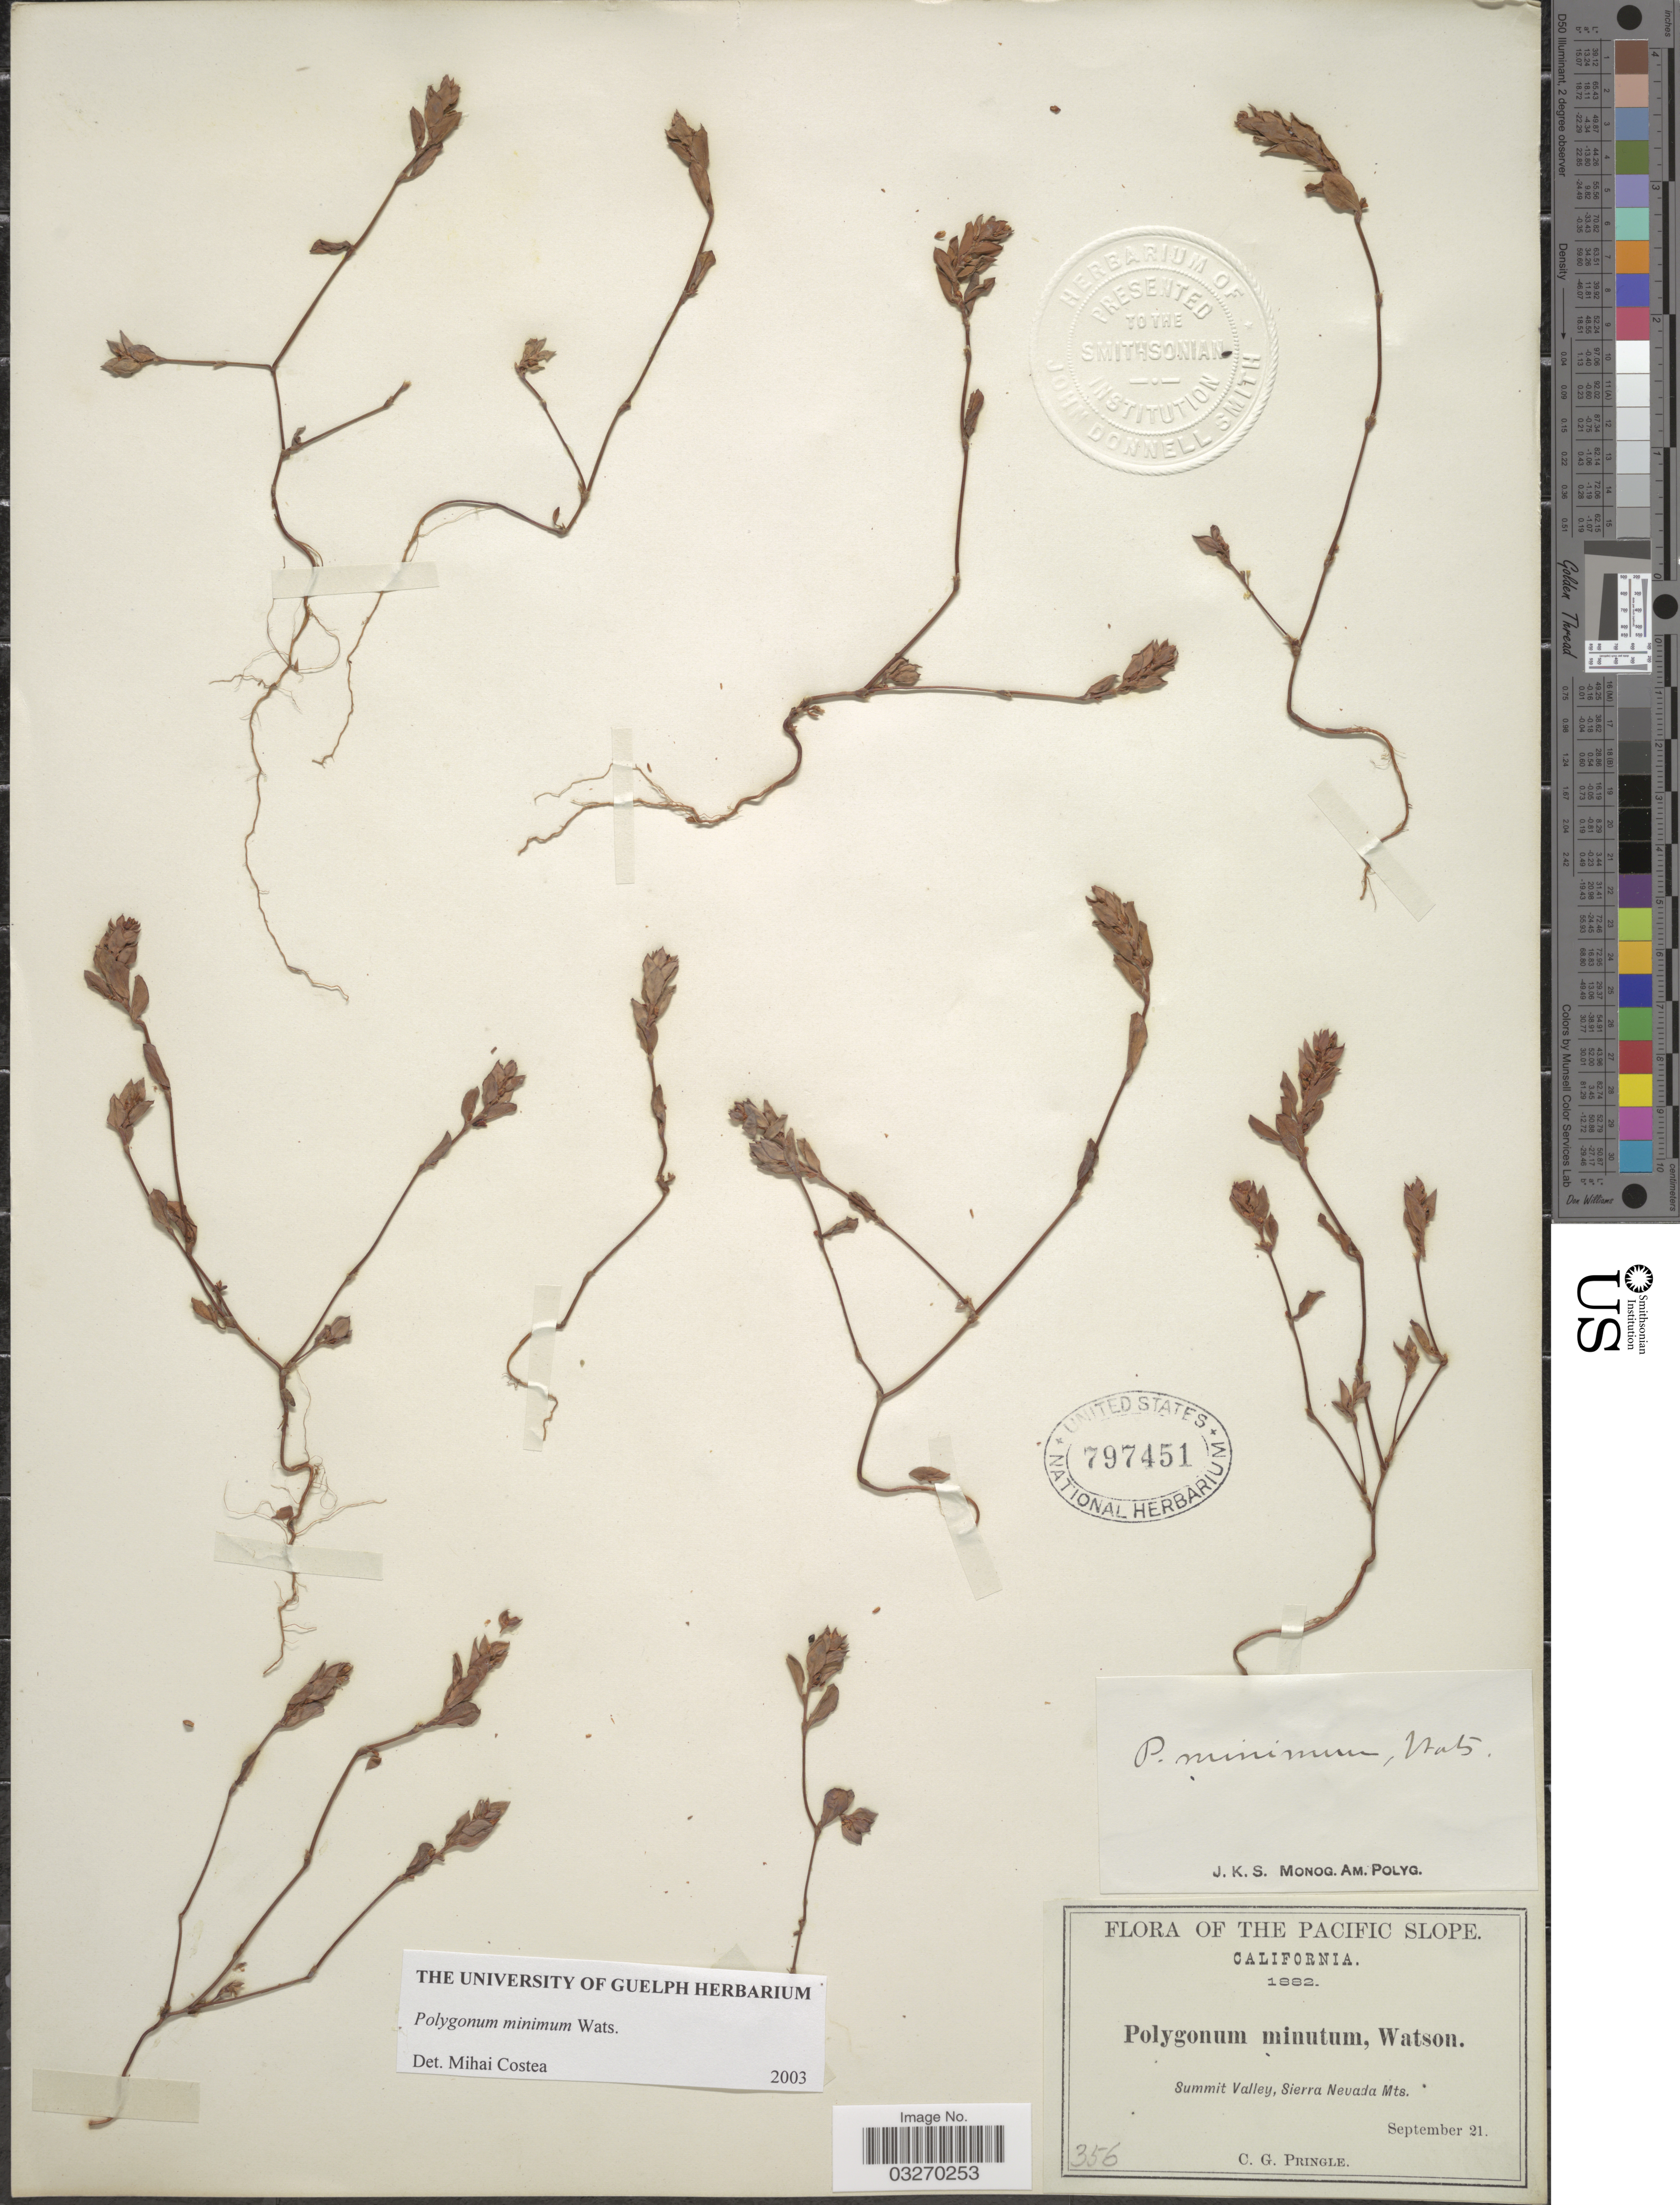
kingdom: Plantae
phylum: Tracheophyta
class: Magnoliopsida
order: Caryophyllales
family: Polygonaceae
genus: Polygonum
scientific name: Polygonum minimum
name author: S. Watson in C. King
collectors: C. G. Pringle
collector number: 356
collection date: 1882-09-21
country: United States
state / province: California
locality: The Pacific Slope. Summit Valley, Sierra Nevada Mts.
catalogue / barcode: US 797451